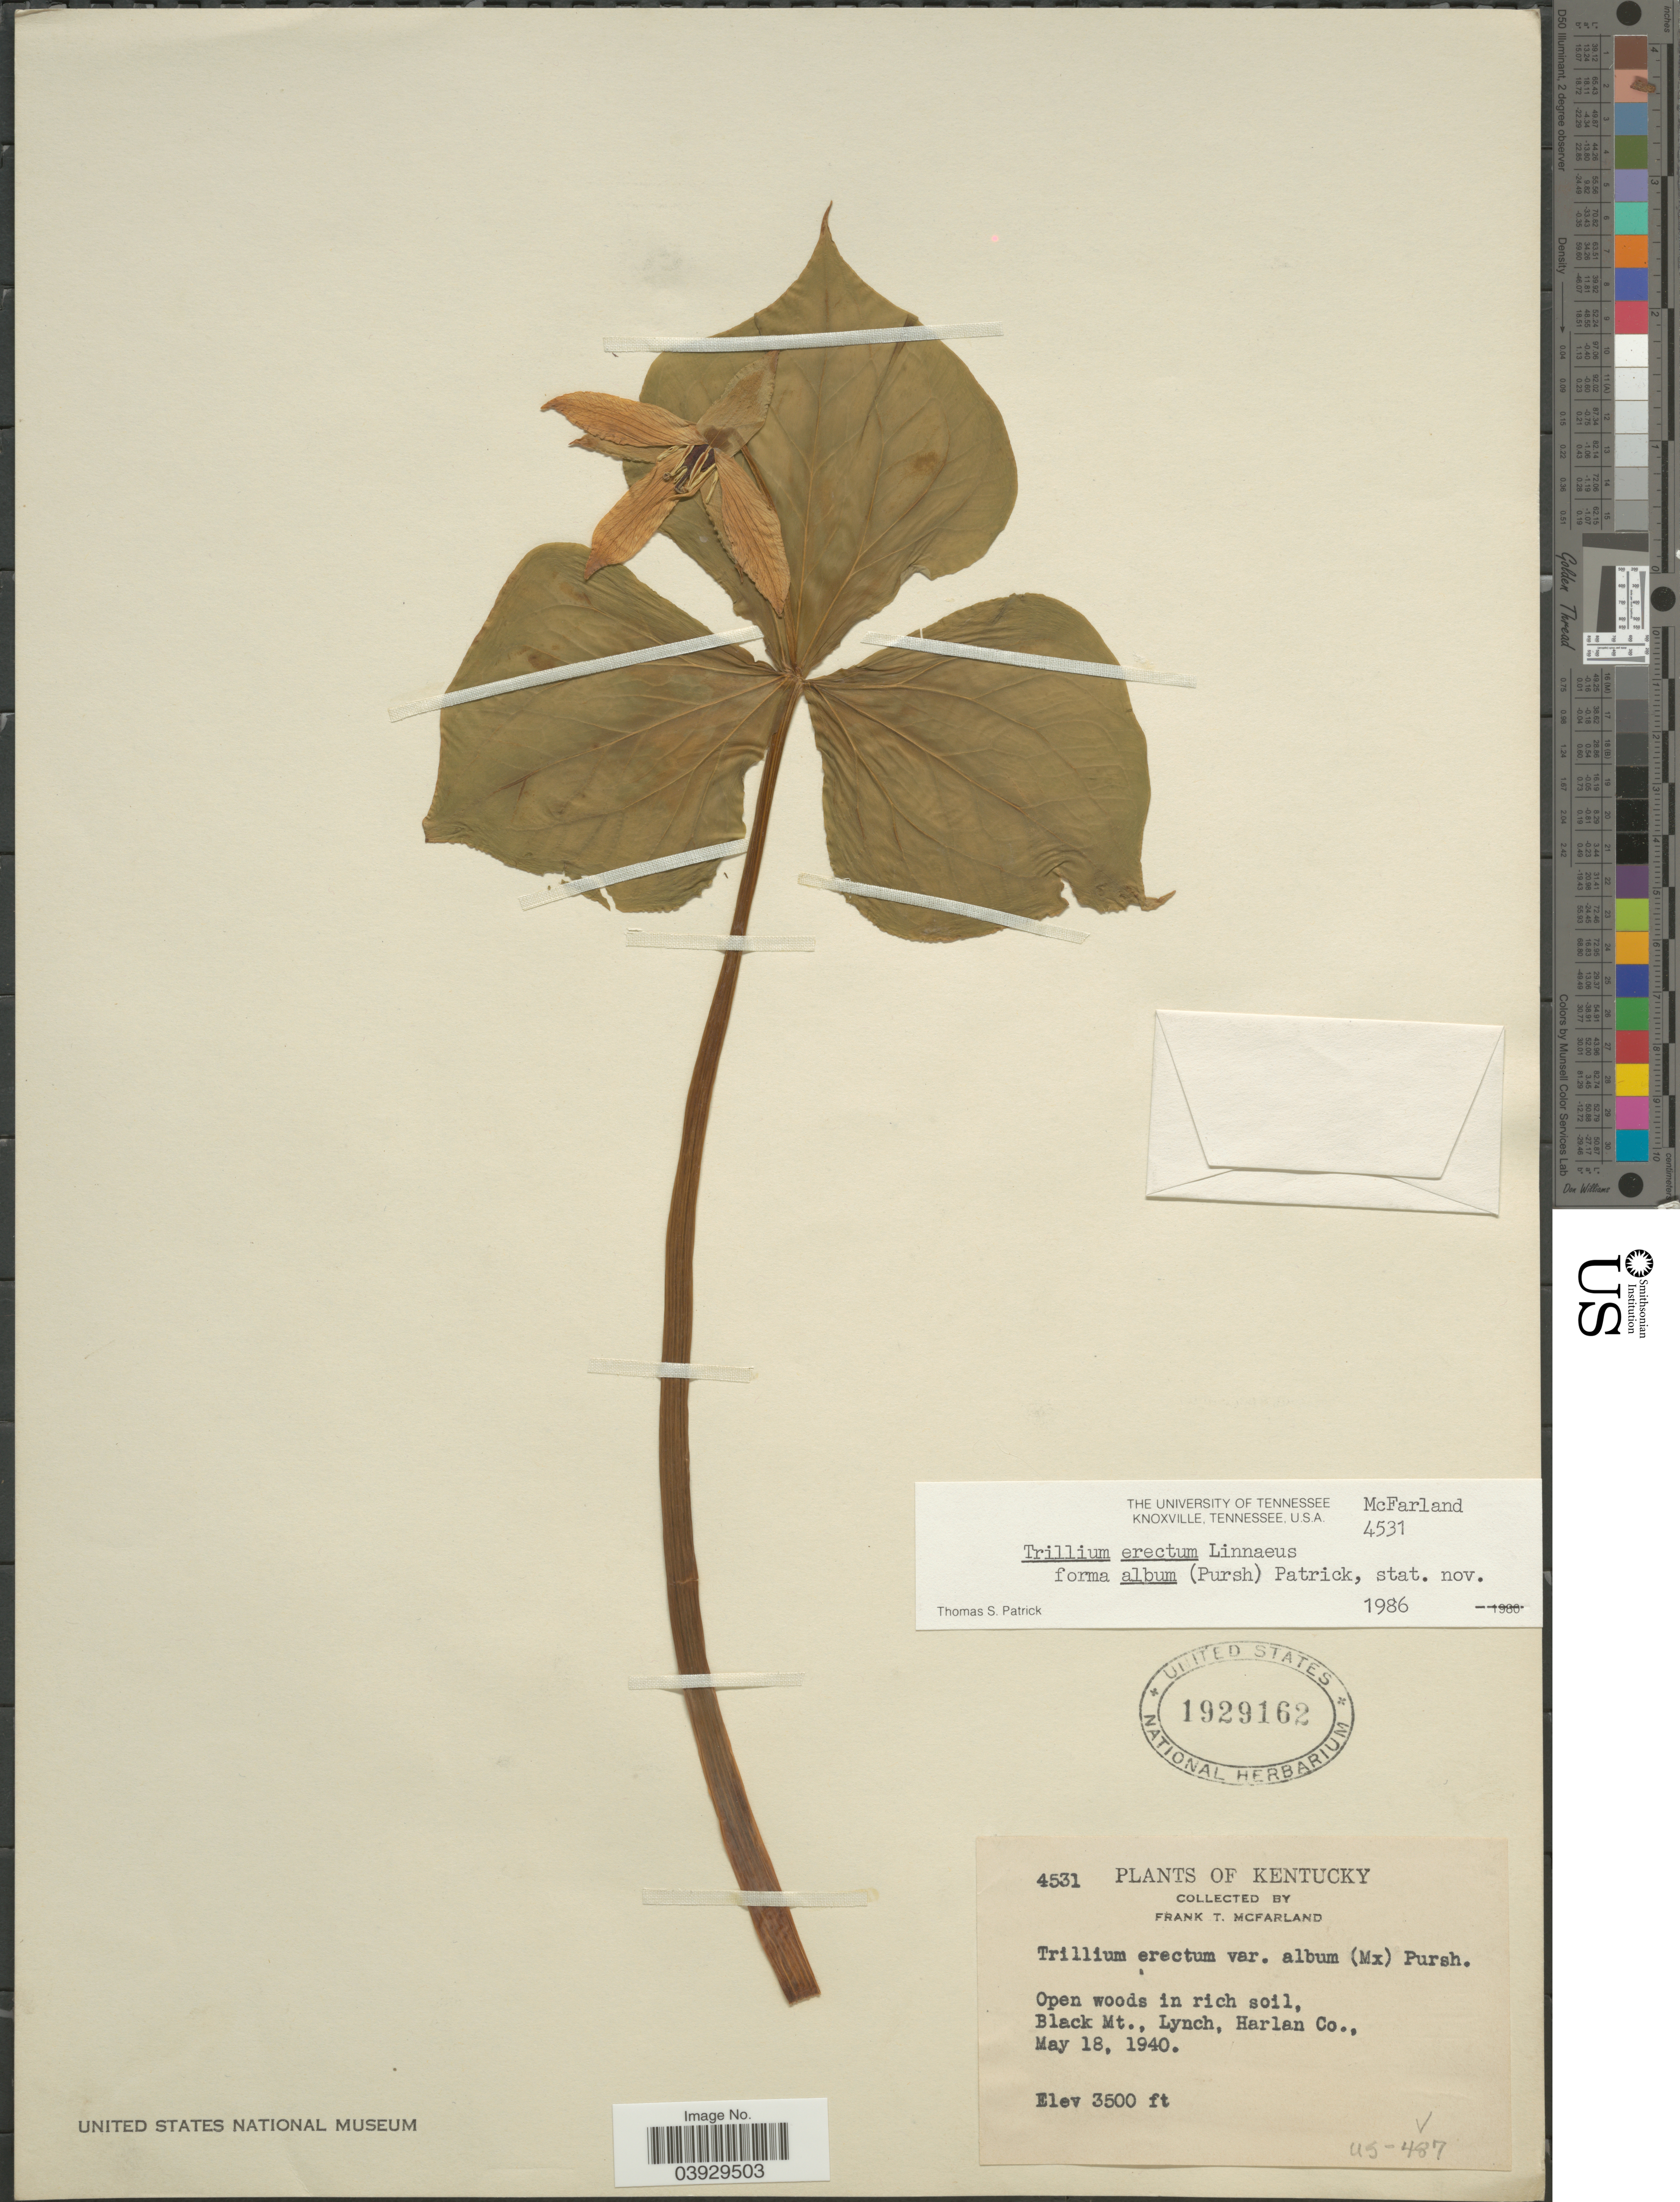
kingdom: Plantae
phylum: Tracheophyta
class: Liliopsida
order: Liliales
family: Melanthiaceae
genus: Trillium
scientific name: Trillium erectum var. album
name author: (Michx.) Pursh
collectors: F. McFarland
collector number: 4531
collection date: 1940-05-18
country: United States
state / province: Kentucky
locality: Black Mt., Lynch, Harlan Co.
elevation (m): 1067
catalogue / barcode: US 1929162